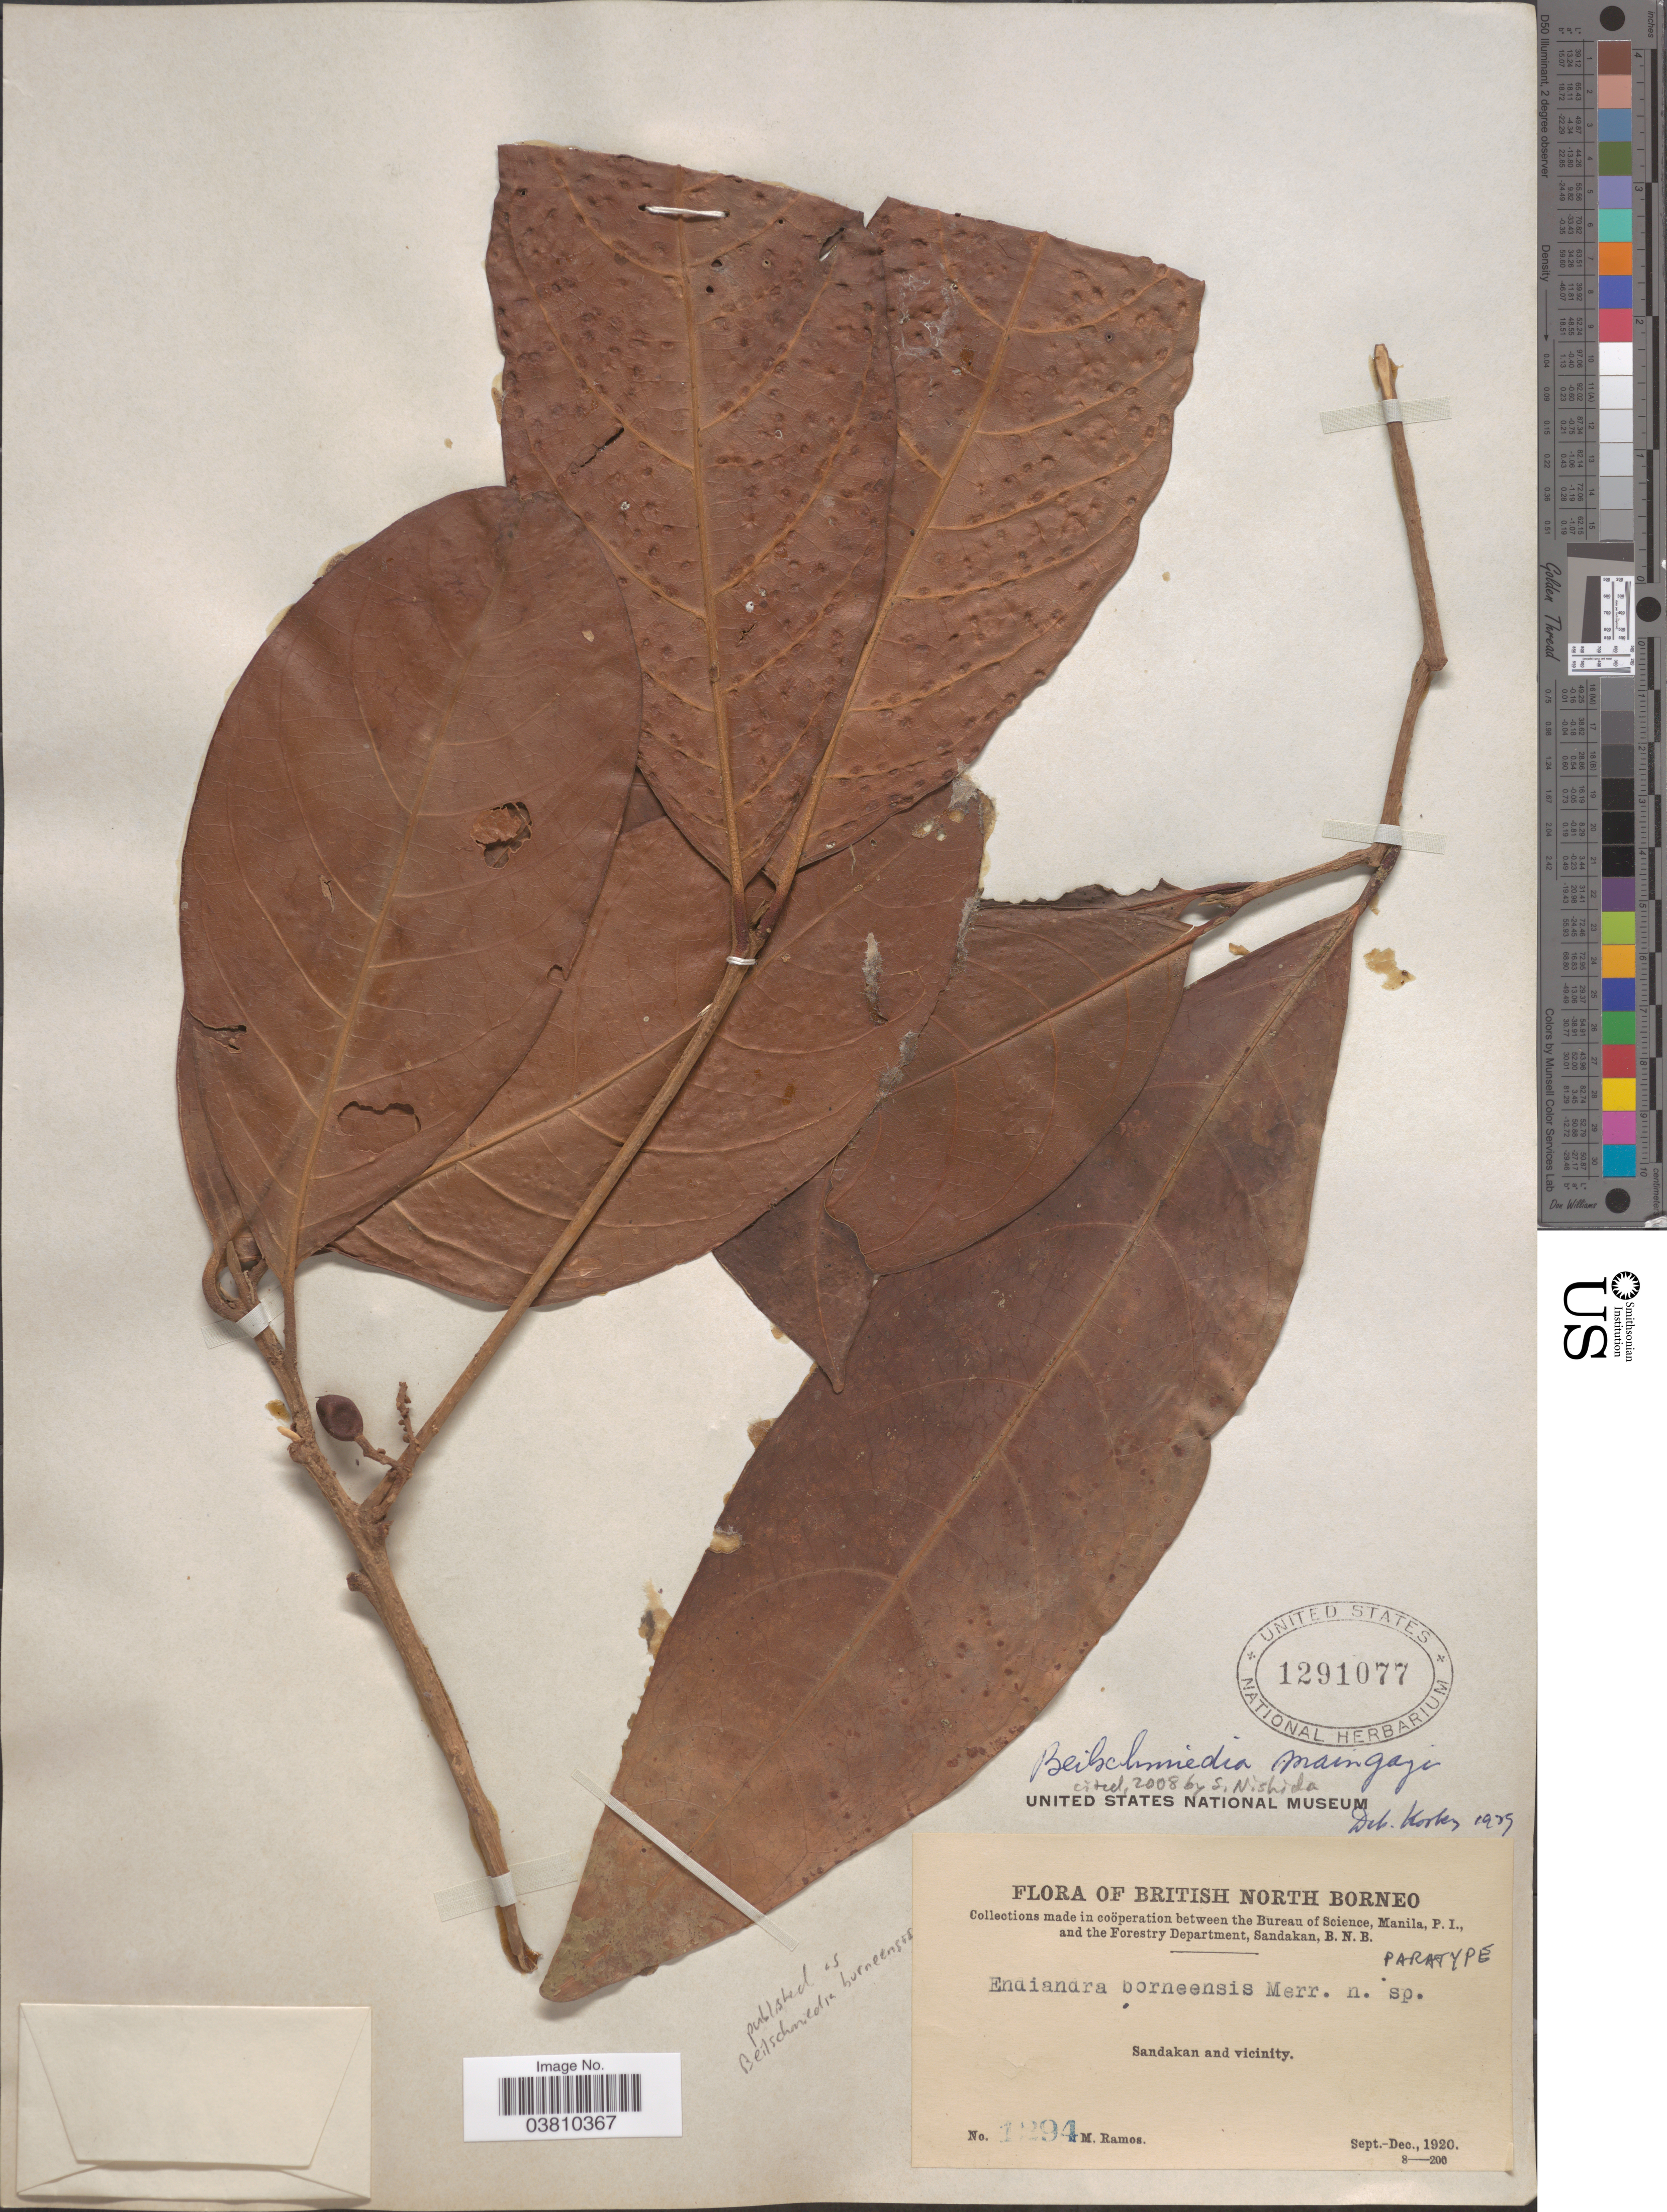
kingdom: Plantae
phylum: Tracheophyta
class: Magnoliopsida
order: Laurales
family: Lauraceae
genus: Beilschmiedia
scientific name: Beilschmiedia maingayi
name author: Hook. f.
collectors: M. Ramos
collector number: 1294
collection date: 1920-09/1920-12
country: Malaysia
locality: British North Borneo. Sandakan and vicinity.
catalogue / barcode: US 1291077